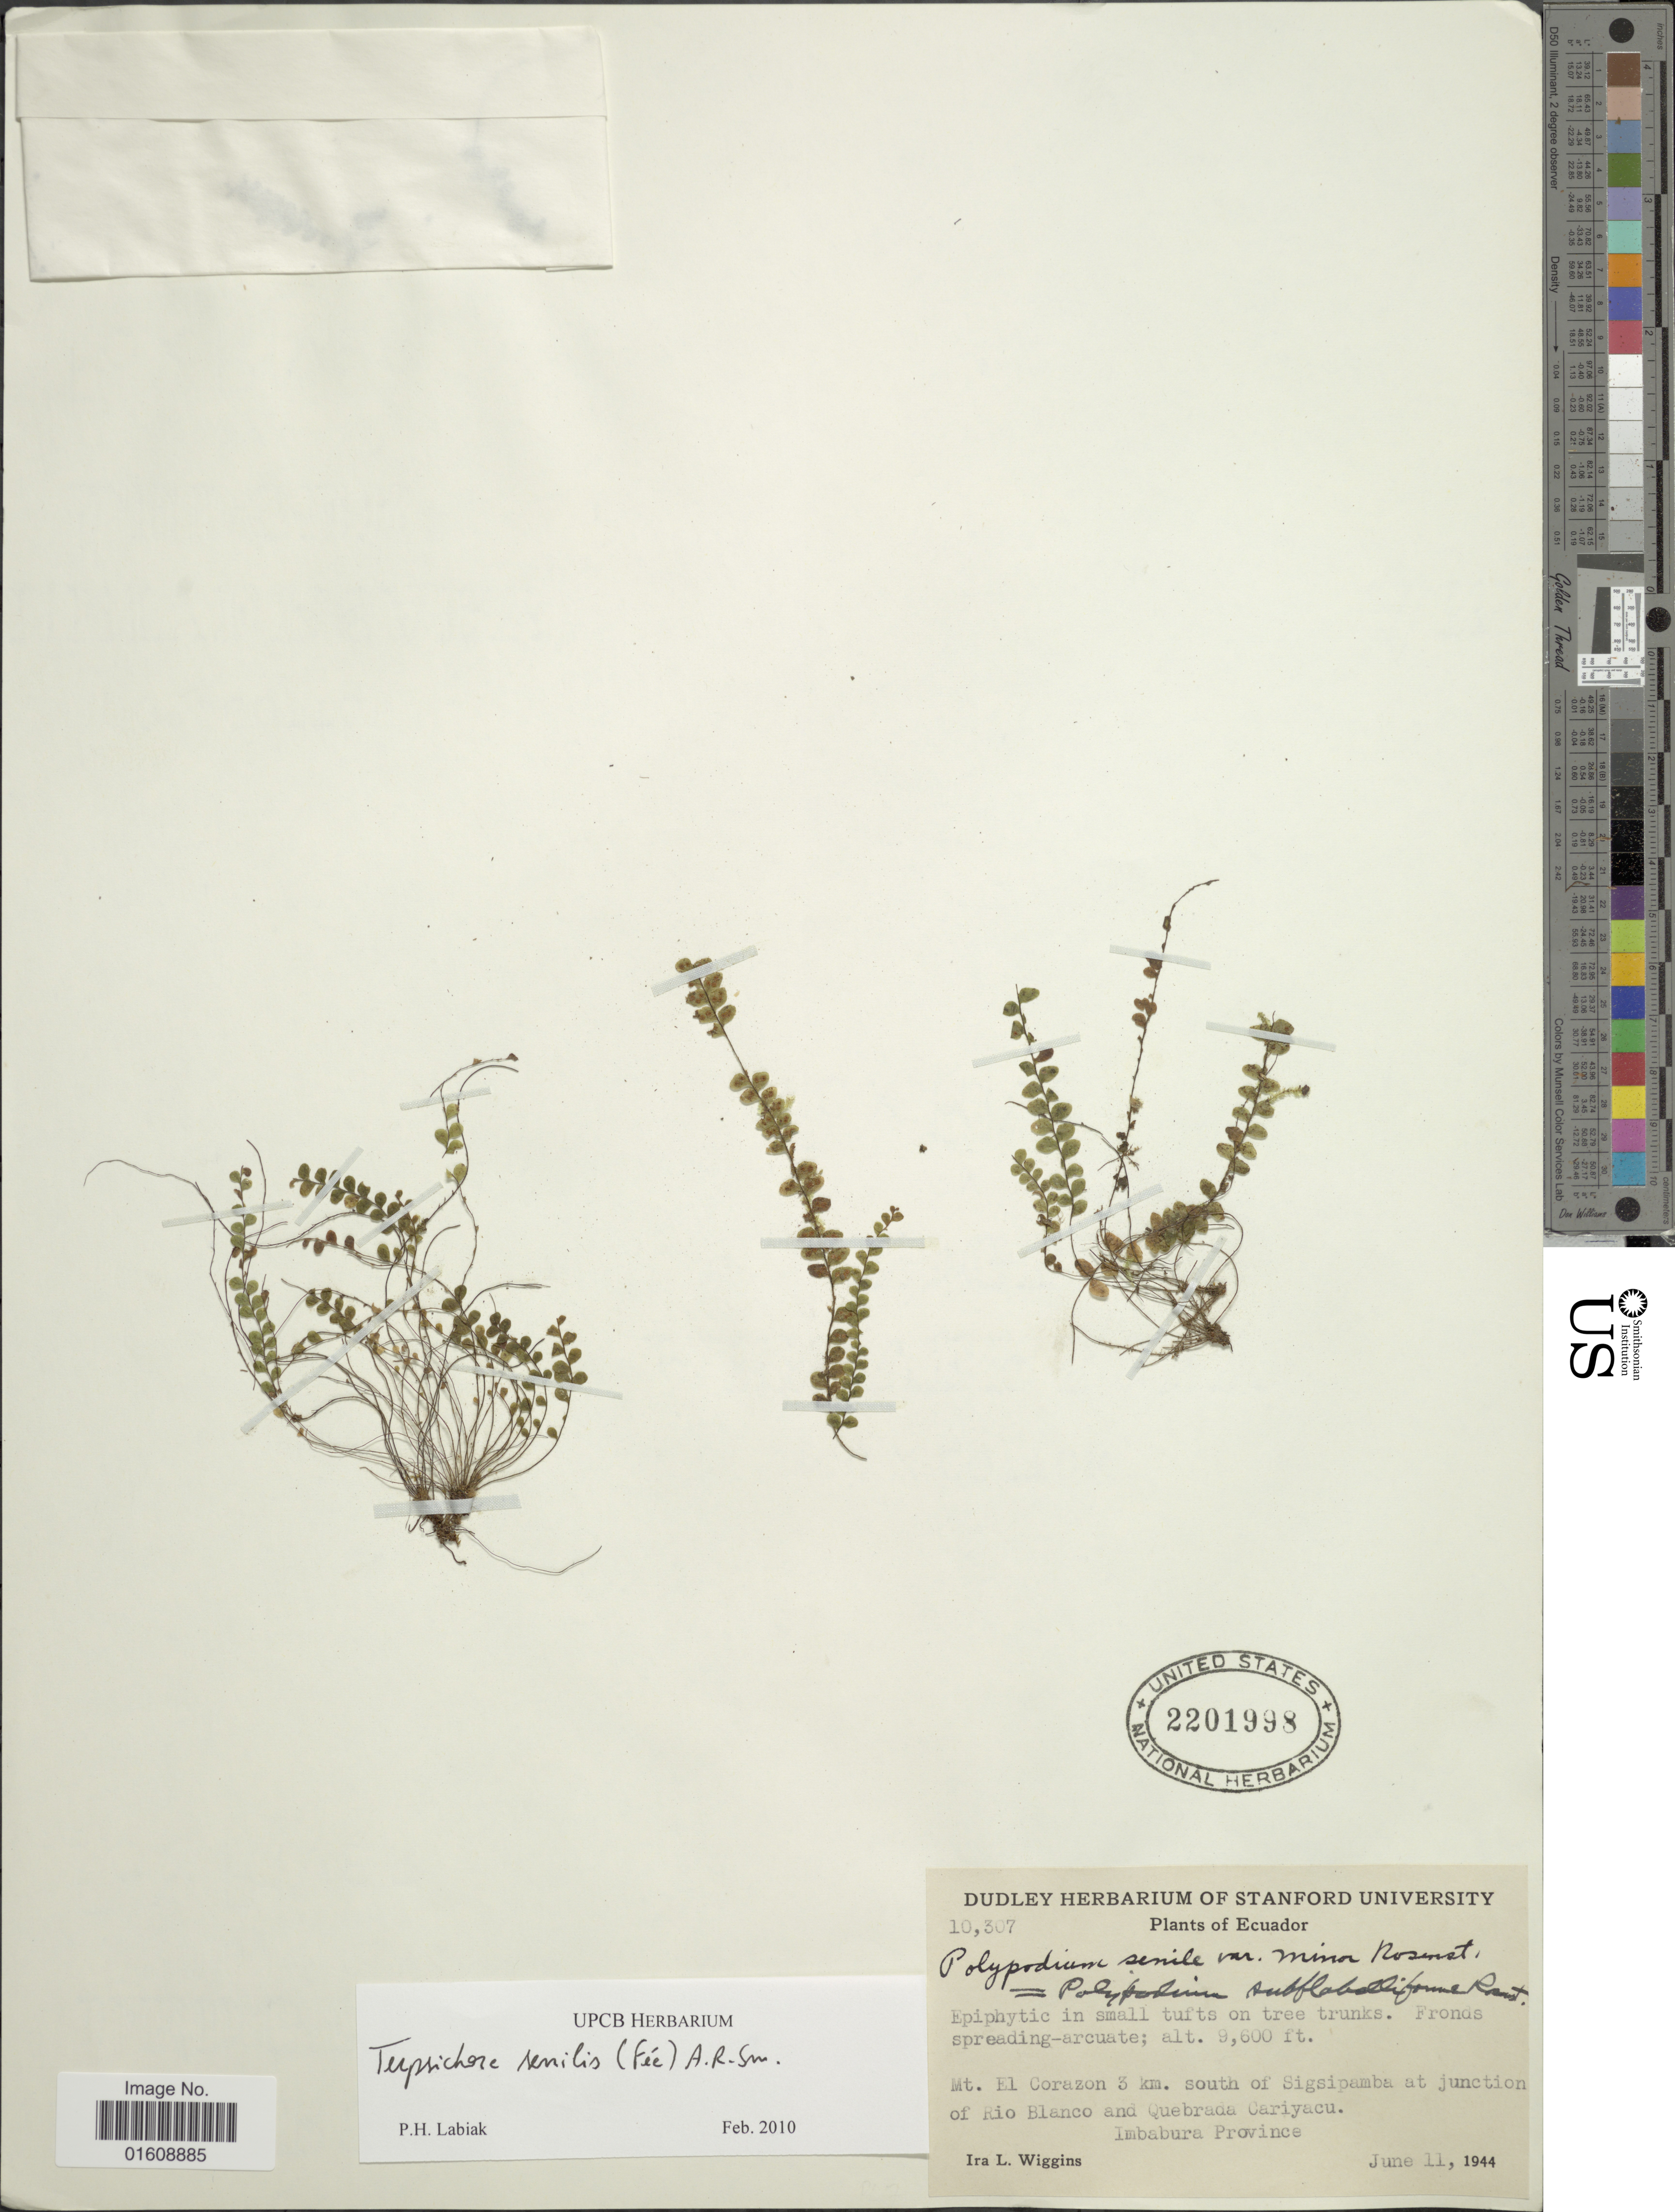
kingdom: Plantae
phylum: Tracheophyta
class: Polypodiopsida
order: Polypodiales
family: Polypodiaceae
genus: Alansmia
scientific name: Alansmia senilis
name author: (Fée) Moguel & M. Kessler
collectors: I. L. Wiggins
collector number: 10307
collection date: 1944-06-11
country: Ecuador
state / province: Imbabura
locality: Mt. El Corazon 3 km. south of Sigsipamba at junction of Rio Blanco and Quebrada Cariyacu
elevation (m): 2926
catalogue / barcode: US 2201998